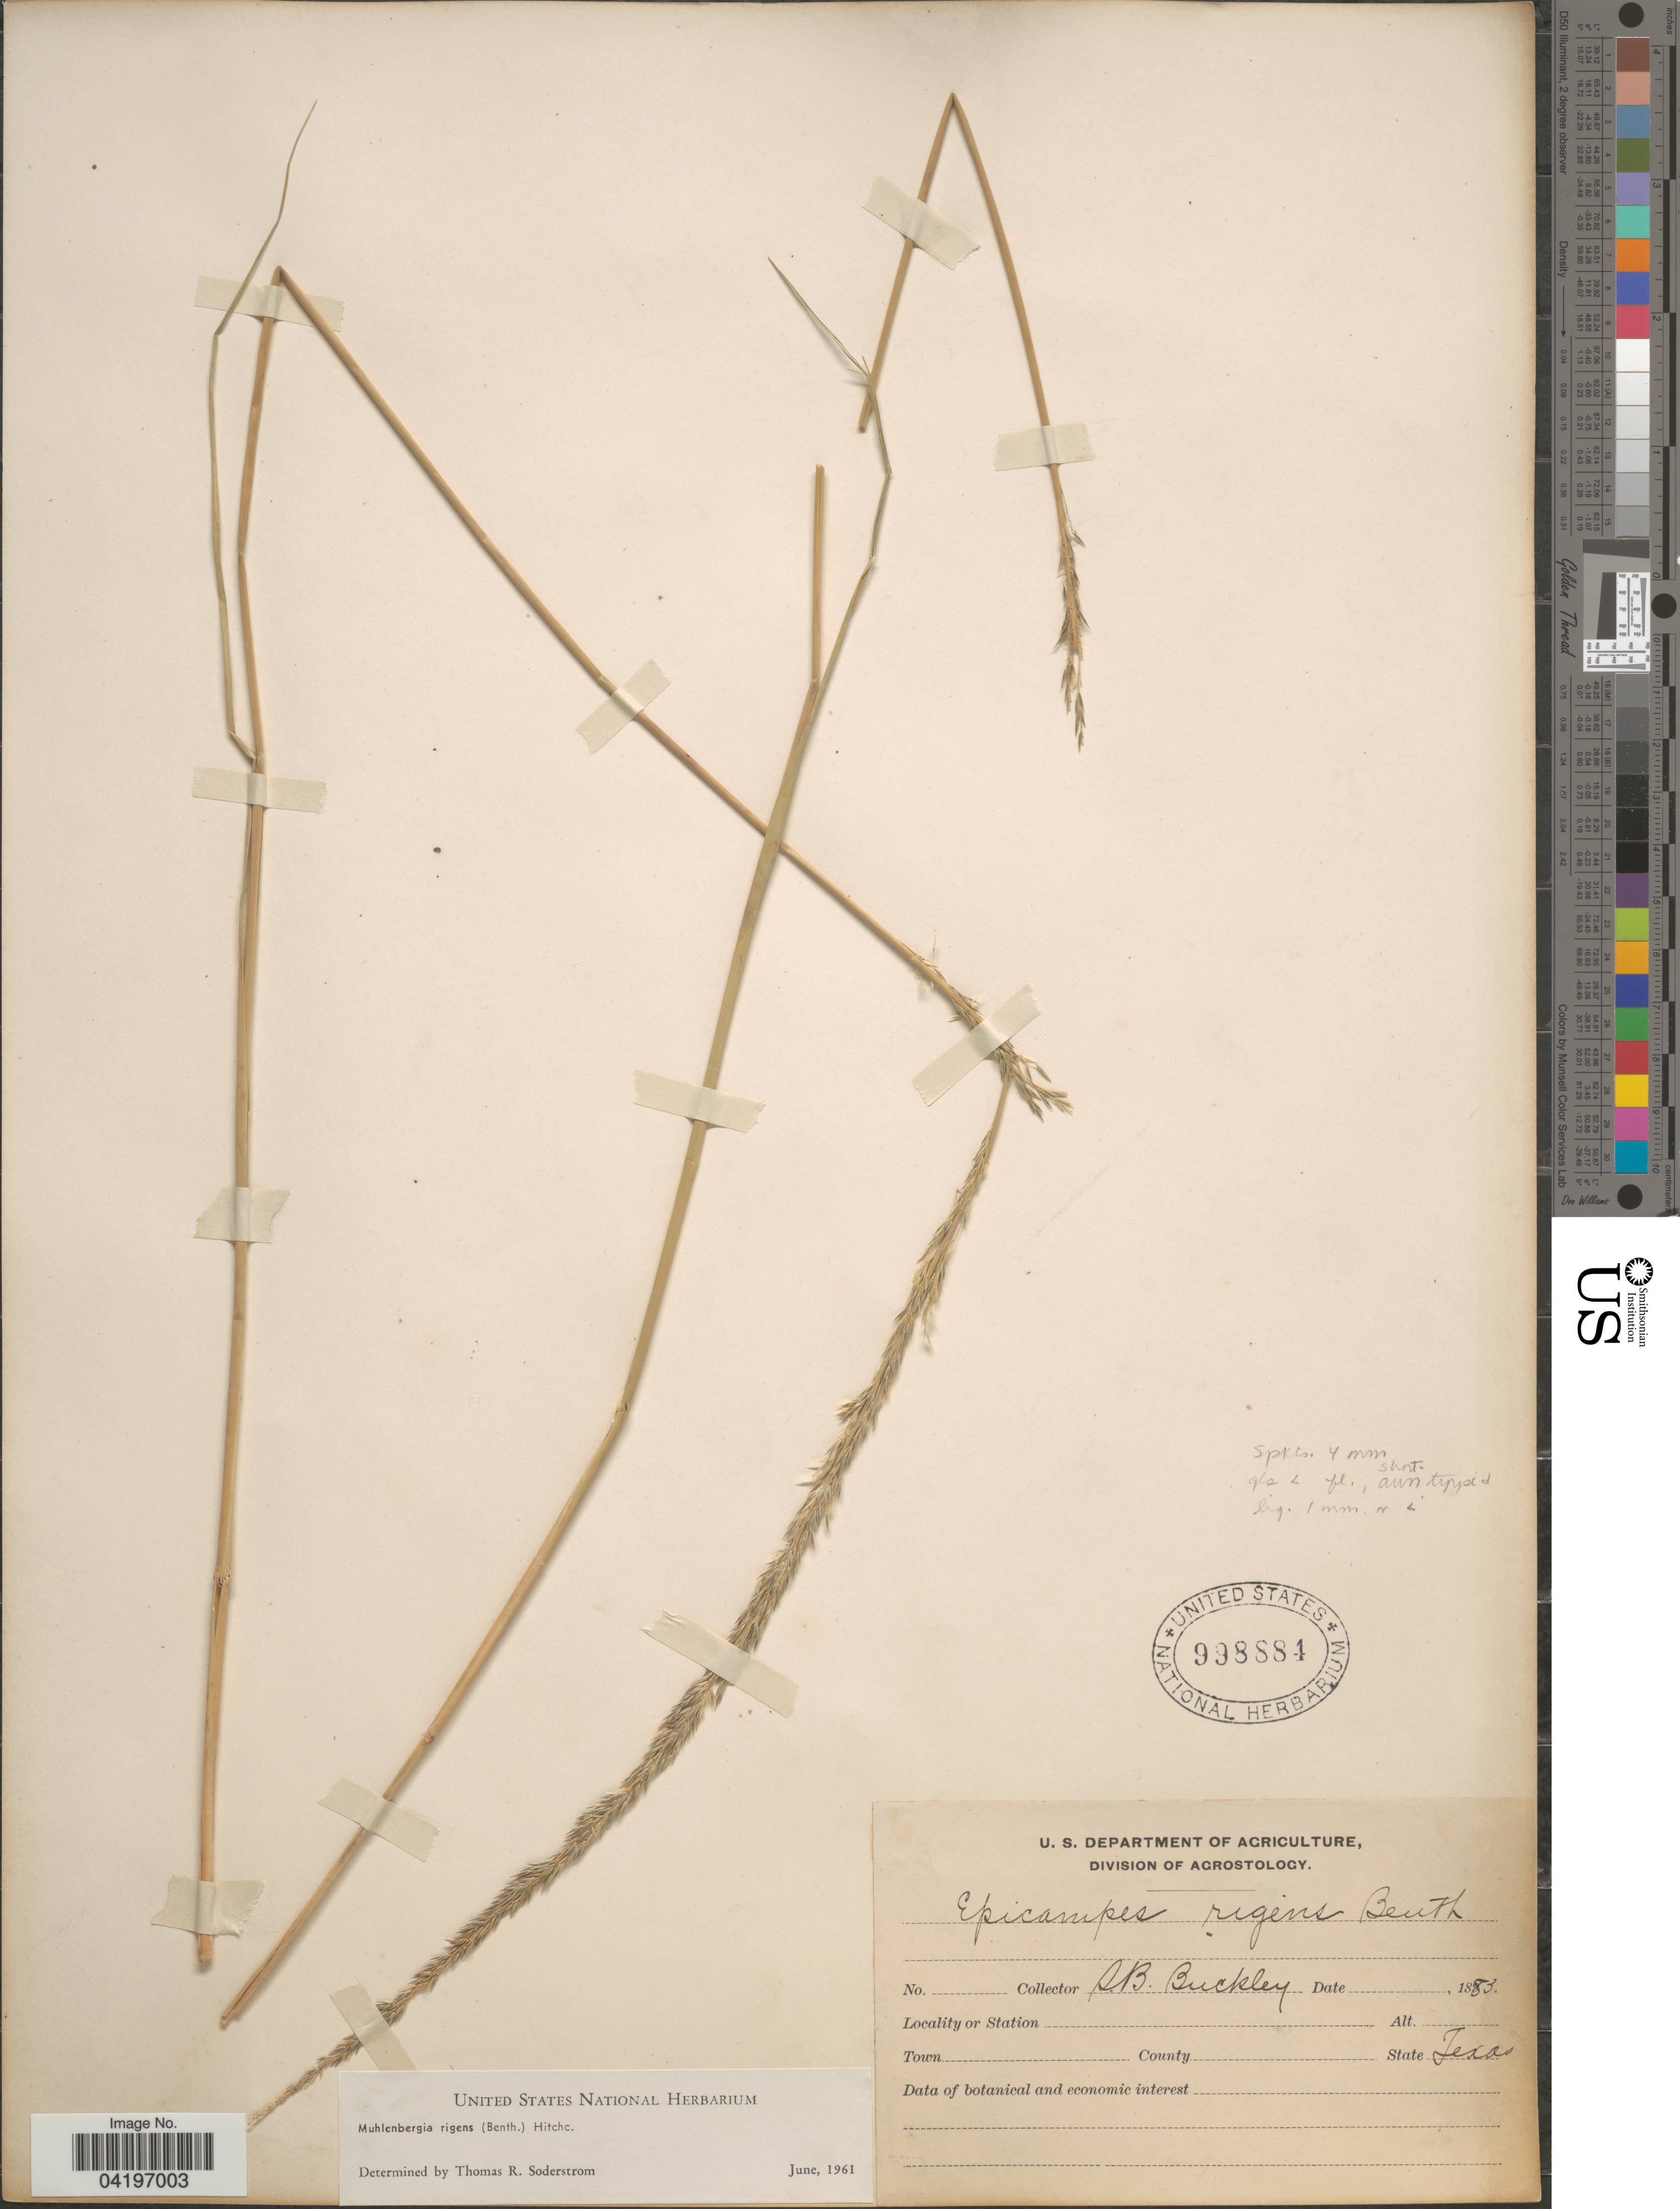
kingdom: Plantae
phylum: Tracheophyta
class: Liliopsida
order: Poales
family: Poaceae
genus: Muhlenbergia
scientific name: Muhlenbergia rigens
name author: (Benth.) Hitchc.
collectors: S. B. Buckley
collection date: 1883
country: United States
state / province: Texas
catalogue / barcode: US 998884